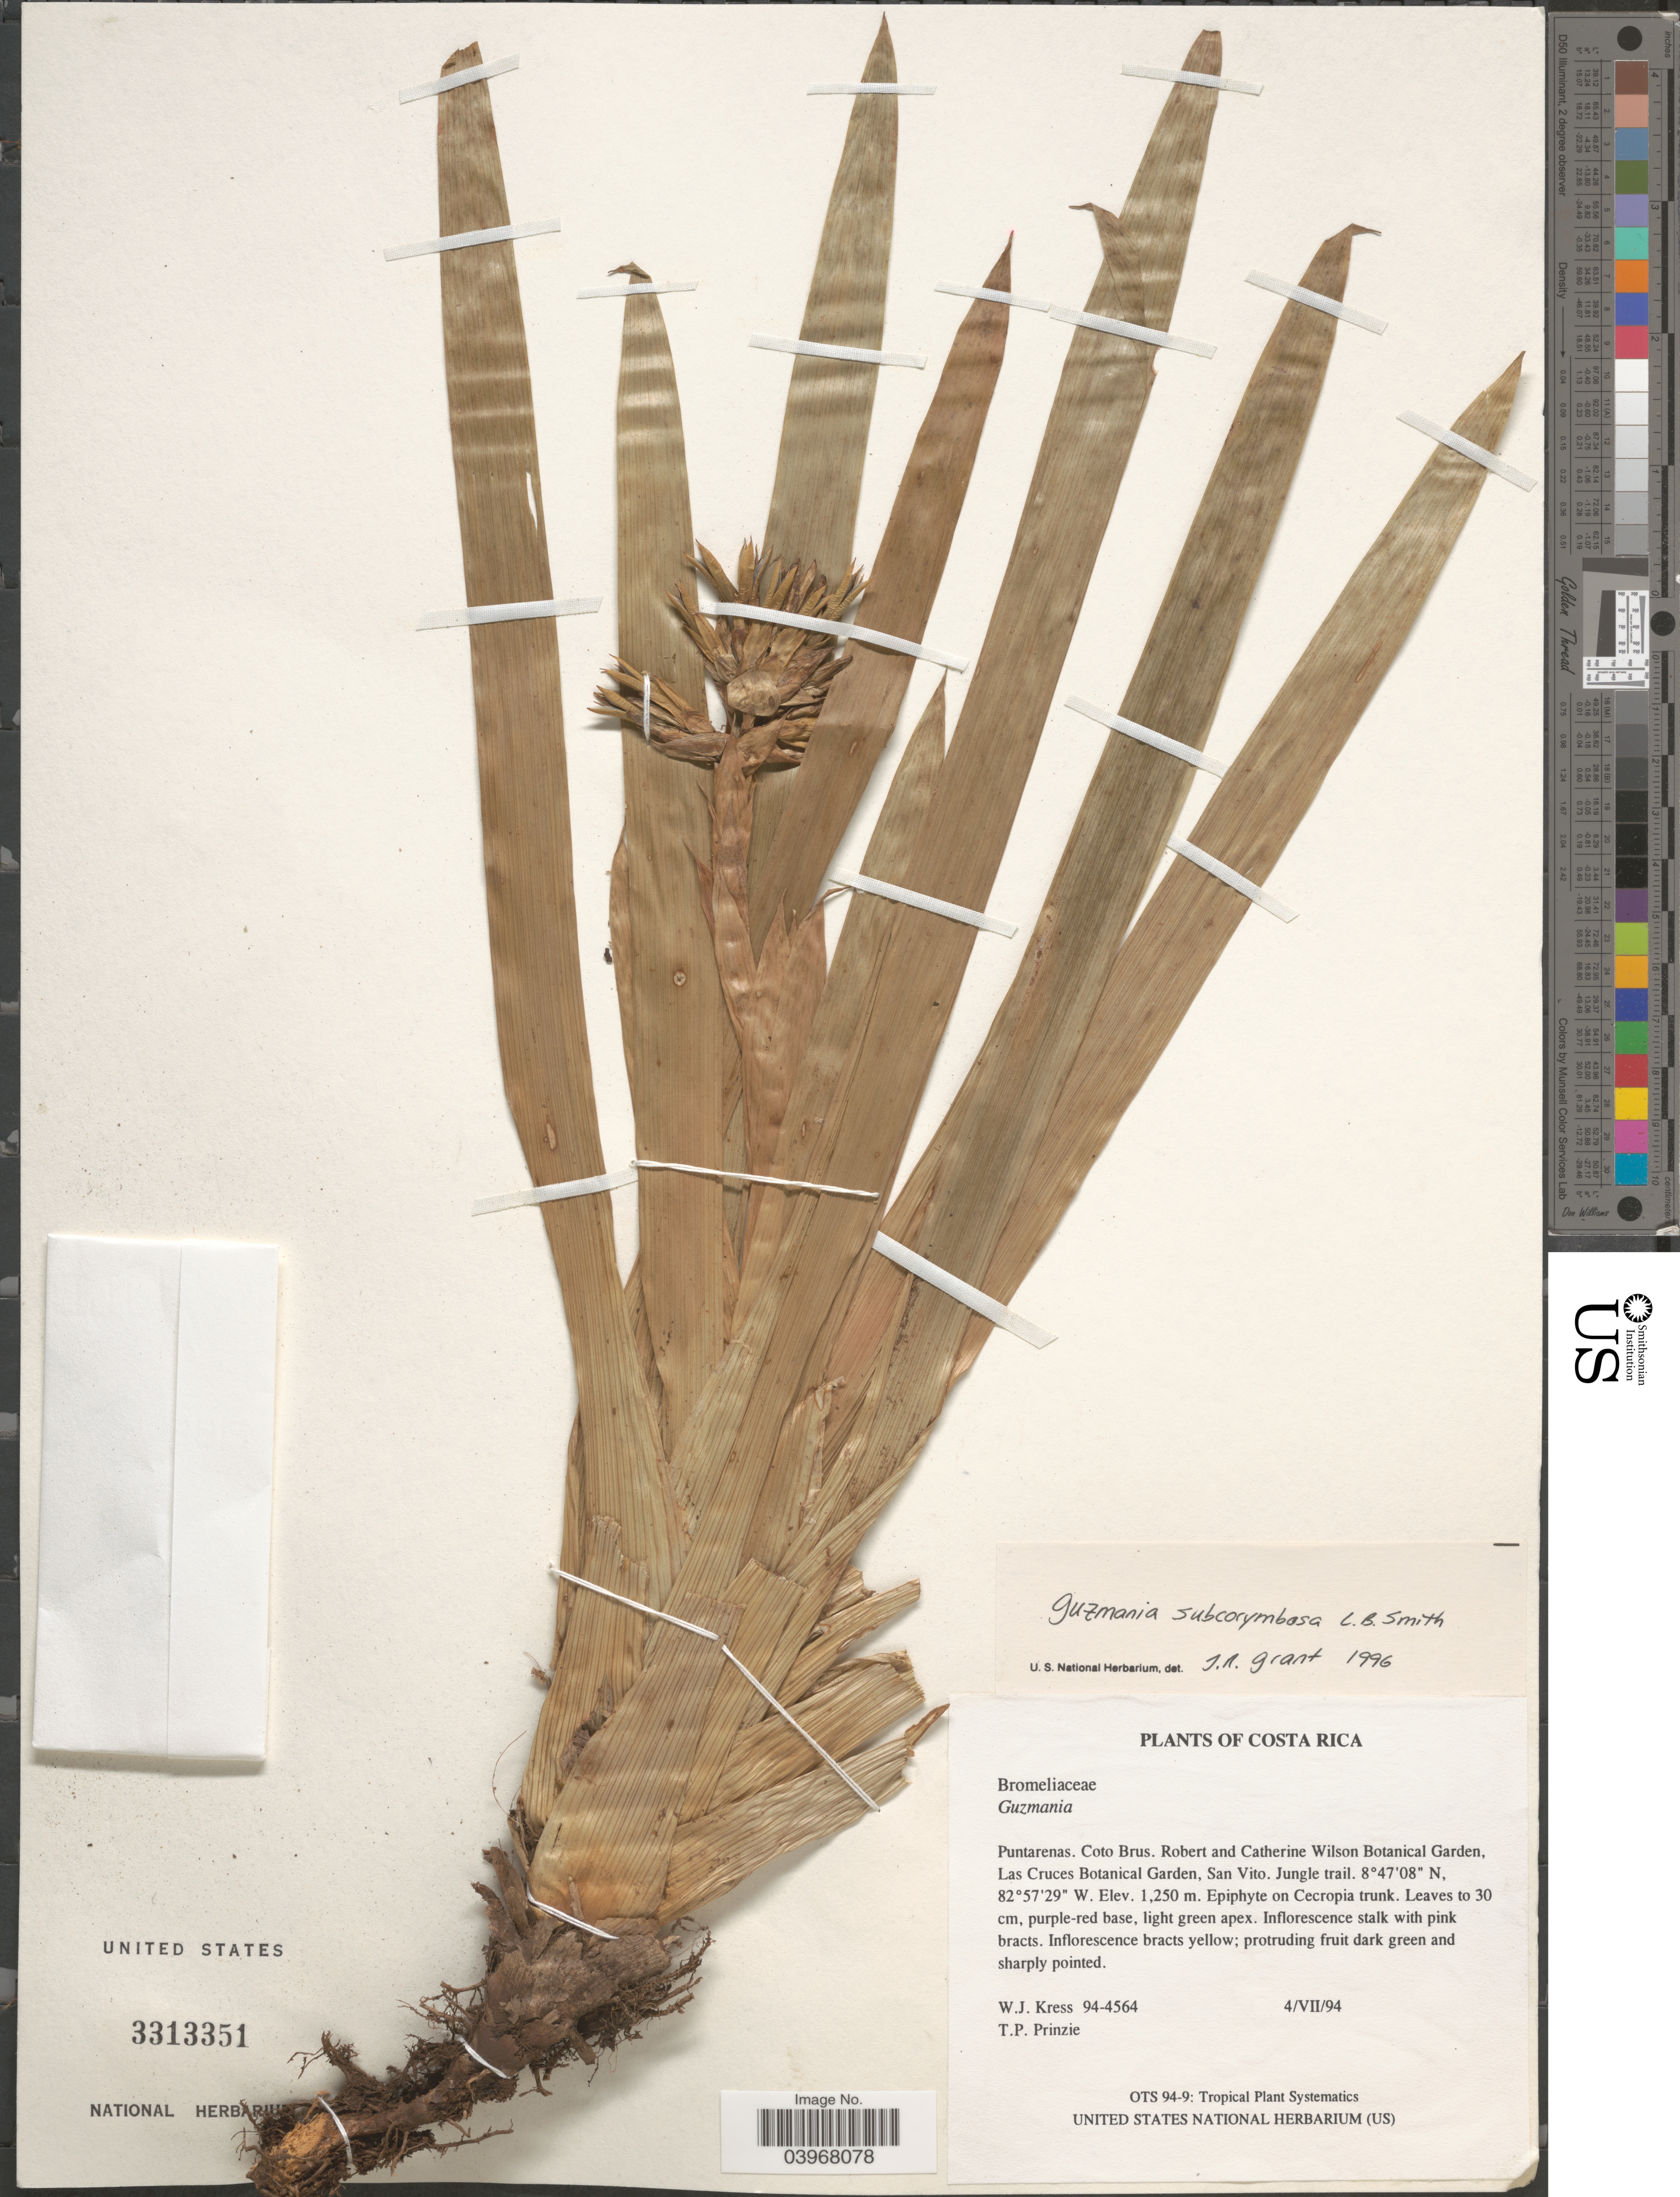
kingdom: Plantae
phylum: Tracheophyta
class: Liliopsida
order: Poales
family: Bromeliaceae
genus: Guzmania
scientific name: Guzmania subcorymbosa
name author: L.B. Sm.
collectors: W. J. Kress & T. Prinzie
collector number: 94-4564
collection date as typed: Transcribed d/m/y: 4/7/94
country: Costa Rica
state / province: Puntarenas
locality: Coto Brus. Robert and Catherine Wilson Botanical Garden, Las Cruces Botanical Garden, San Vito. Jungle trail.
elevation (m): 1250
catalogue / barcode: US 3313351